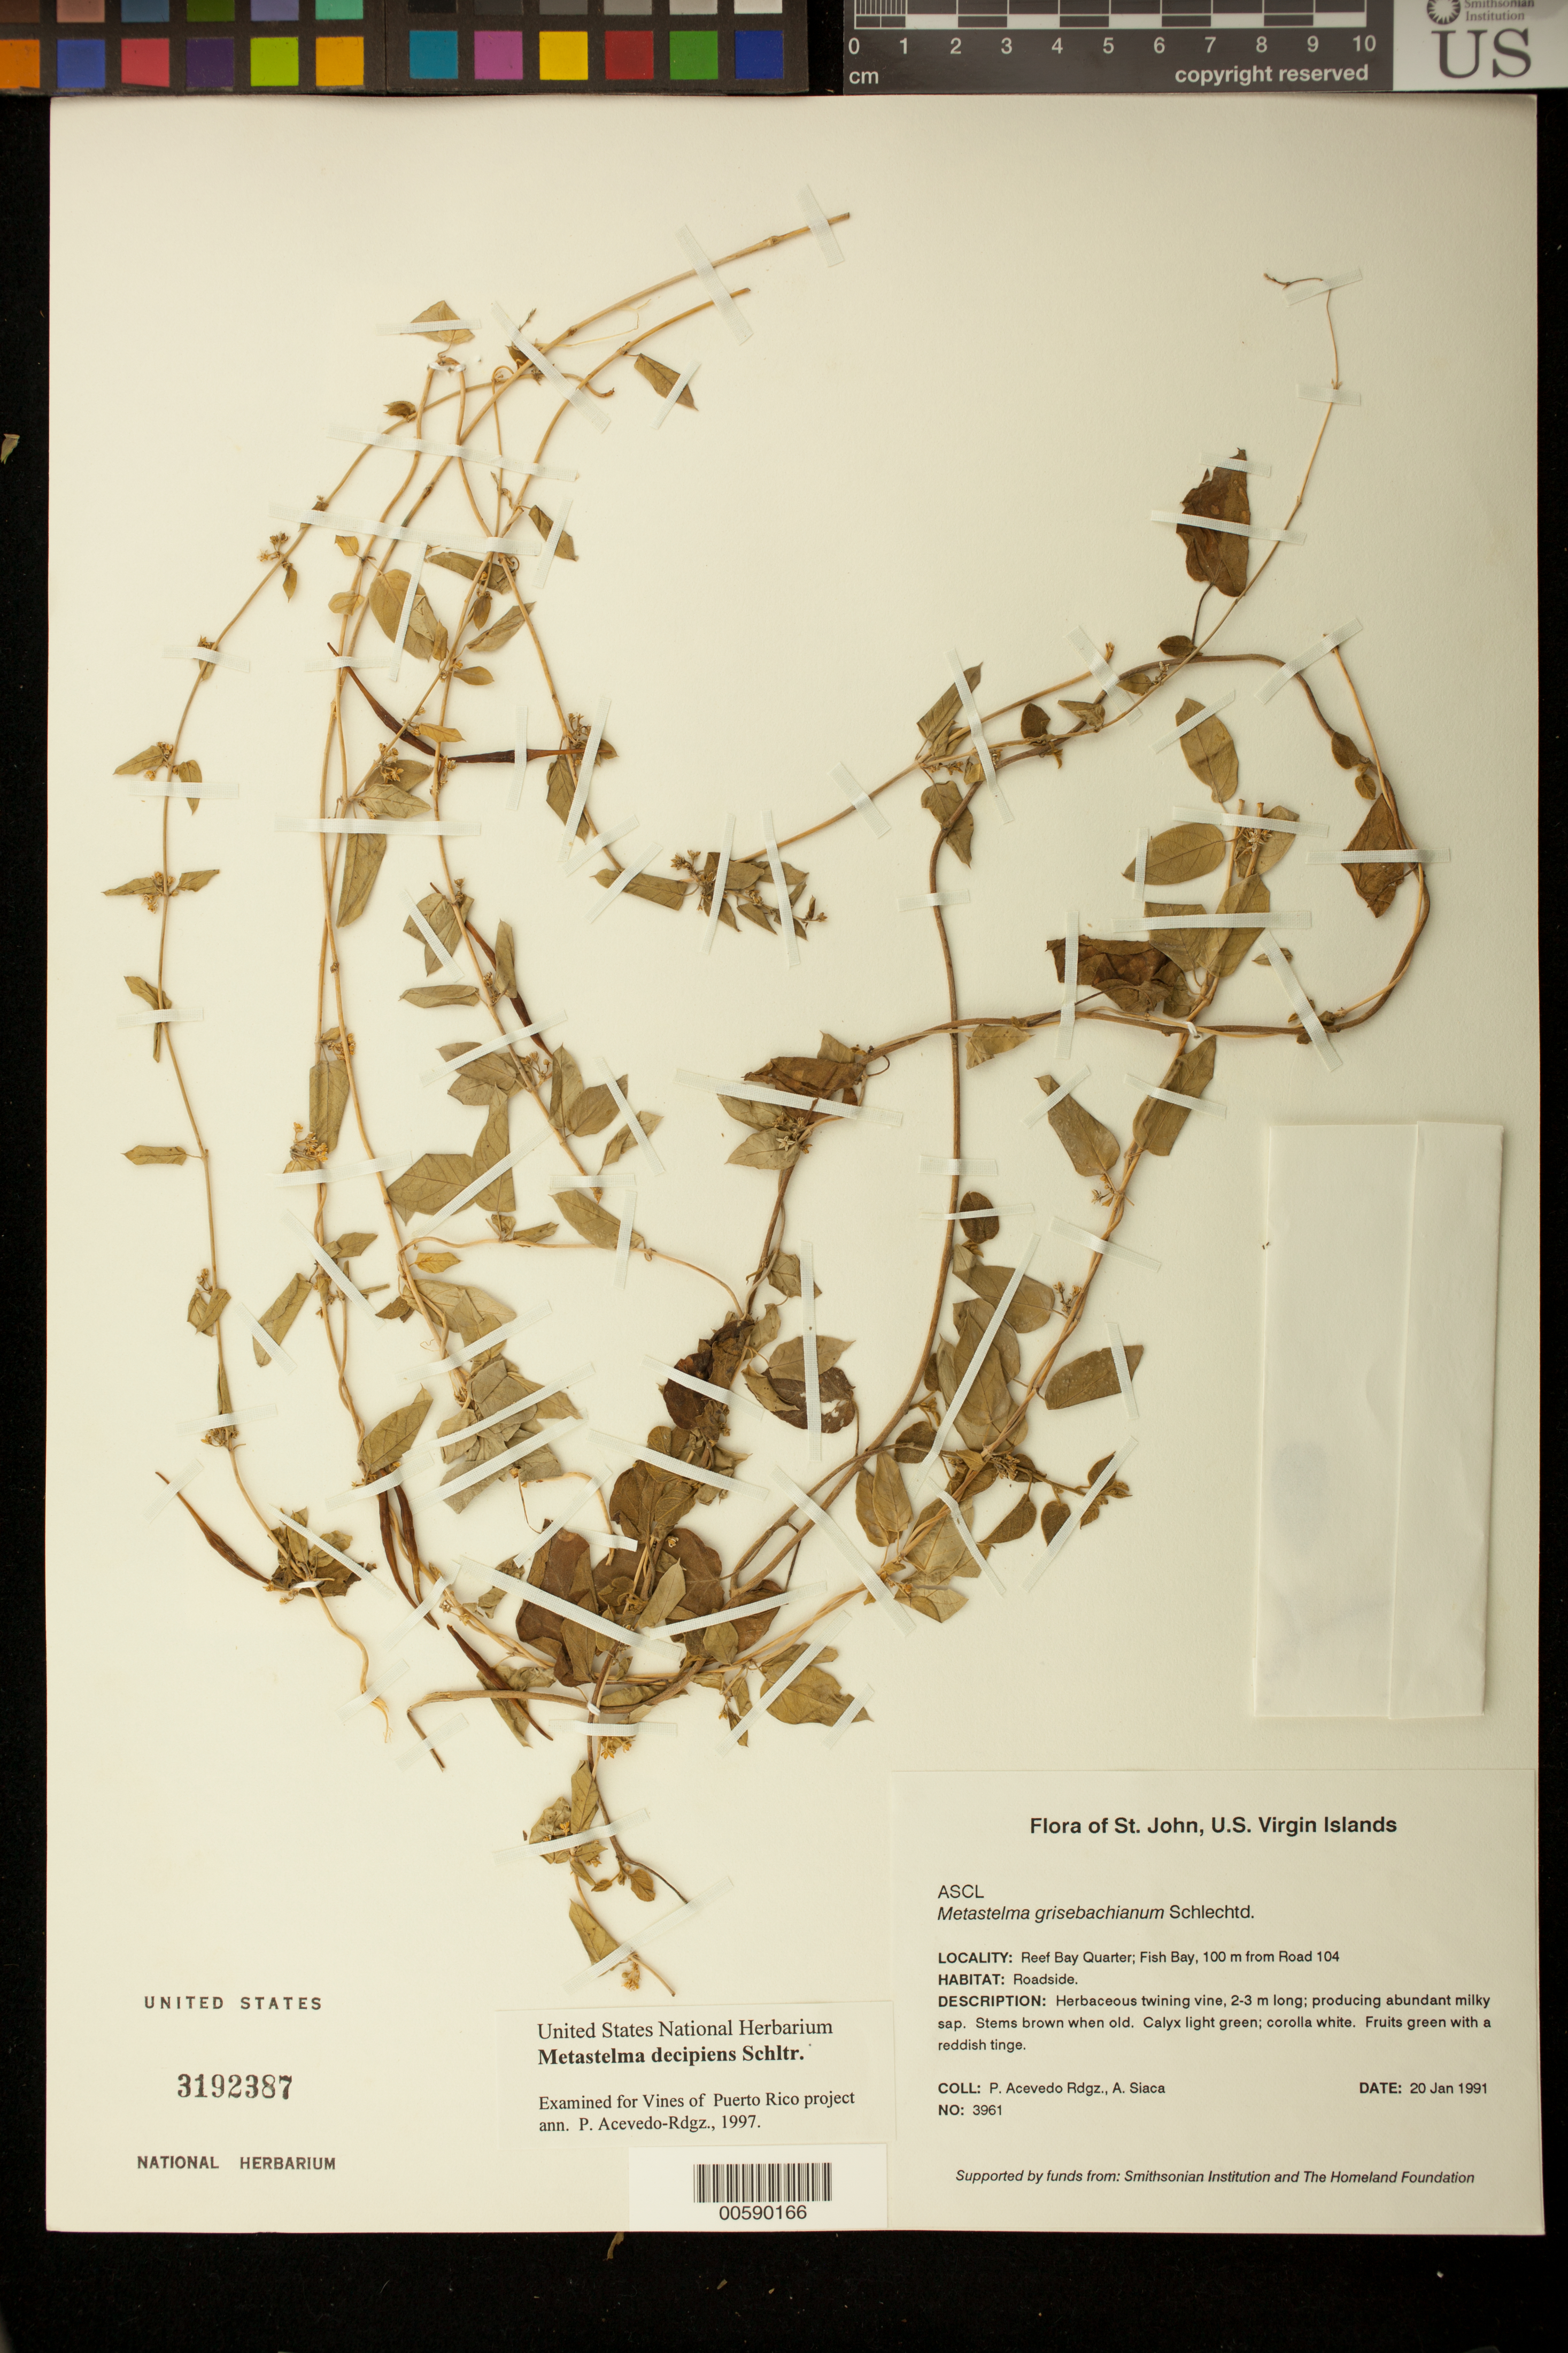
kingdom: Plantae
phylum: Tracheophyta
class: Magnoliopsida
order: Gentianales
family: Apocynaceae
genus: Metastelma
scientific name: Metastelma decipiens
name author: Schltr.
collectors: P. Acevedo-Rodr. & A. Siaca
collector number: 3961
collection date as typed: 20 Jan 1991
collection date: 1991-01-20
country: U.S. Virgin Islands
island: St. John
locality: Reef Bay Quarter; Fish Bay, 100 m from Road 104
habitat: Roadside.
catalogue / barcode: US 3192387